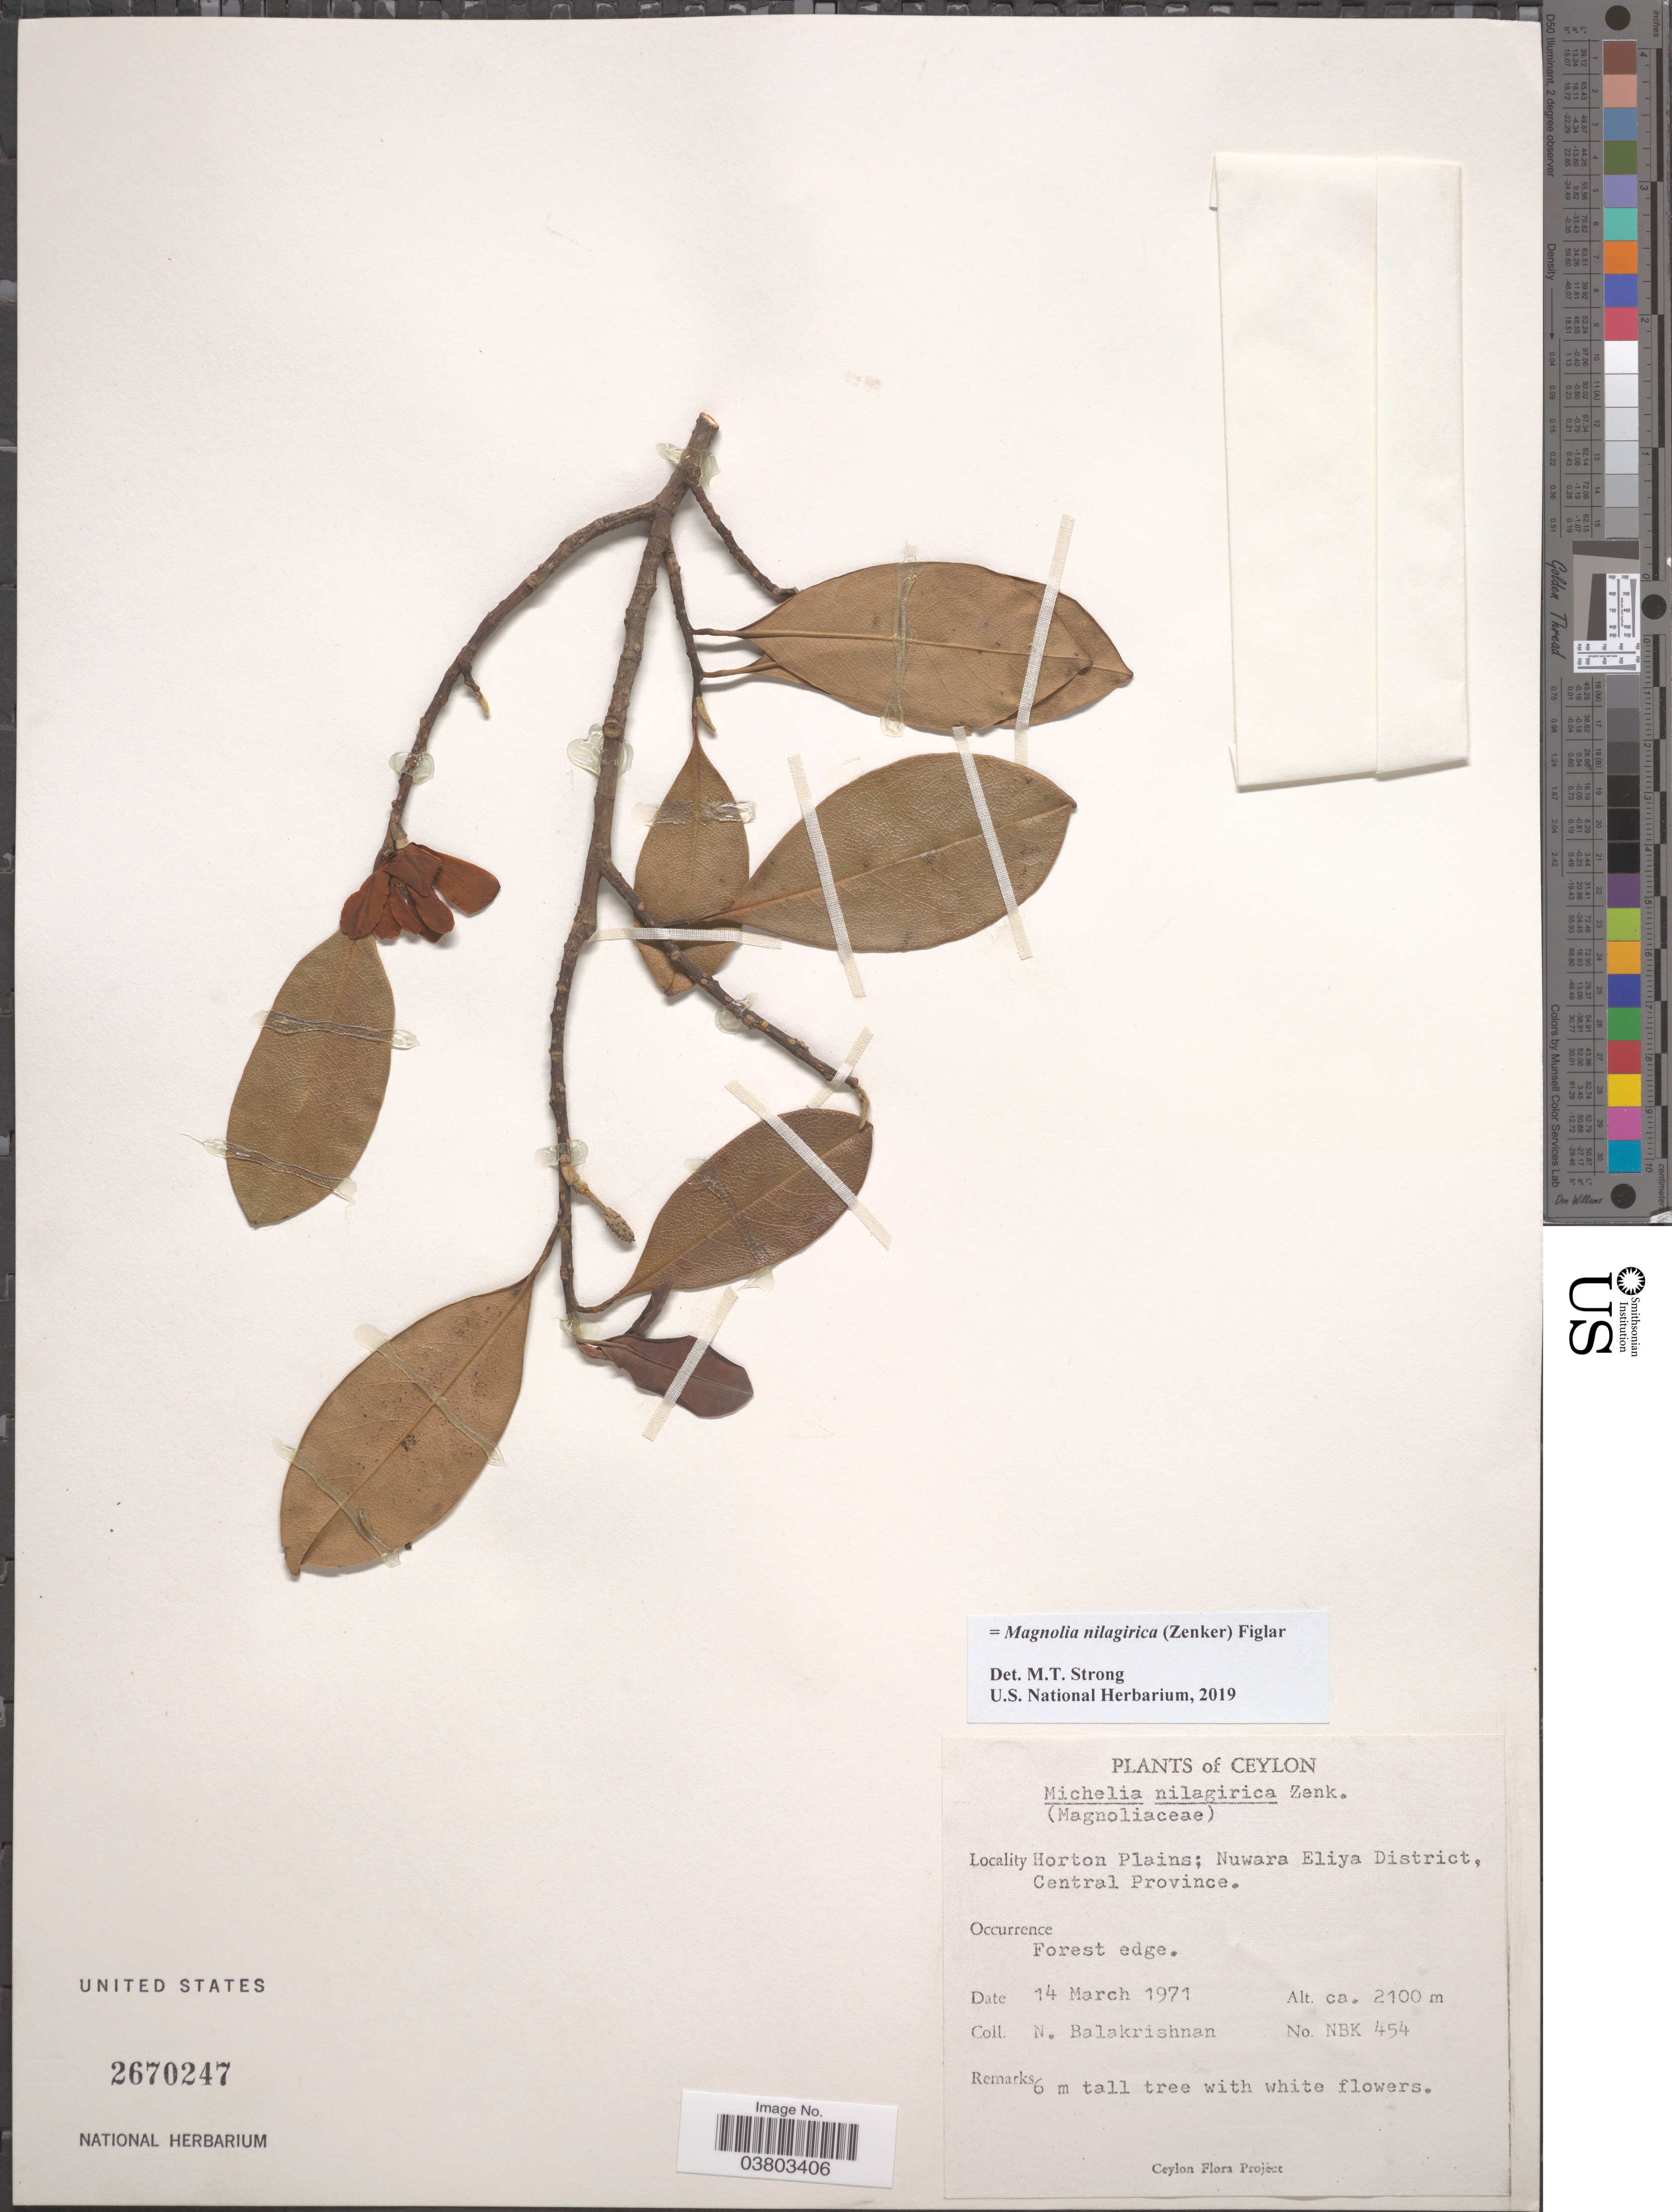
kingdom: Plantae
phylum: Tracheophyta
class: Magnoliopsida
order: Magnoliales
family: Magnoliaceae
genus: Magnolia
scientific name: Magnolia nilagirica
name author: (Zenker) Figlar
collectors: N. Balakrishnan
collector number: NBK 454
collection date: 1971-03-14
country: Sri Lanka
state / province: Central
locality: Ceylon. Horton Plains; Nuwara Eliya District.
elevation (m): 2100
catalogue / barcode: US 2670247